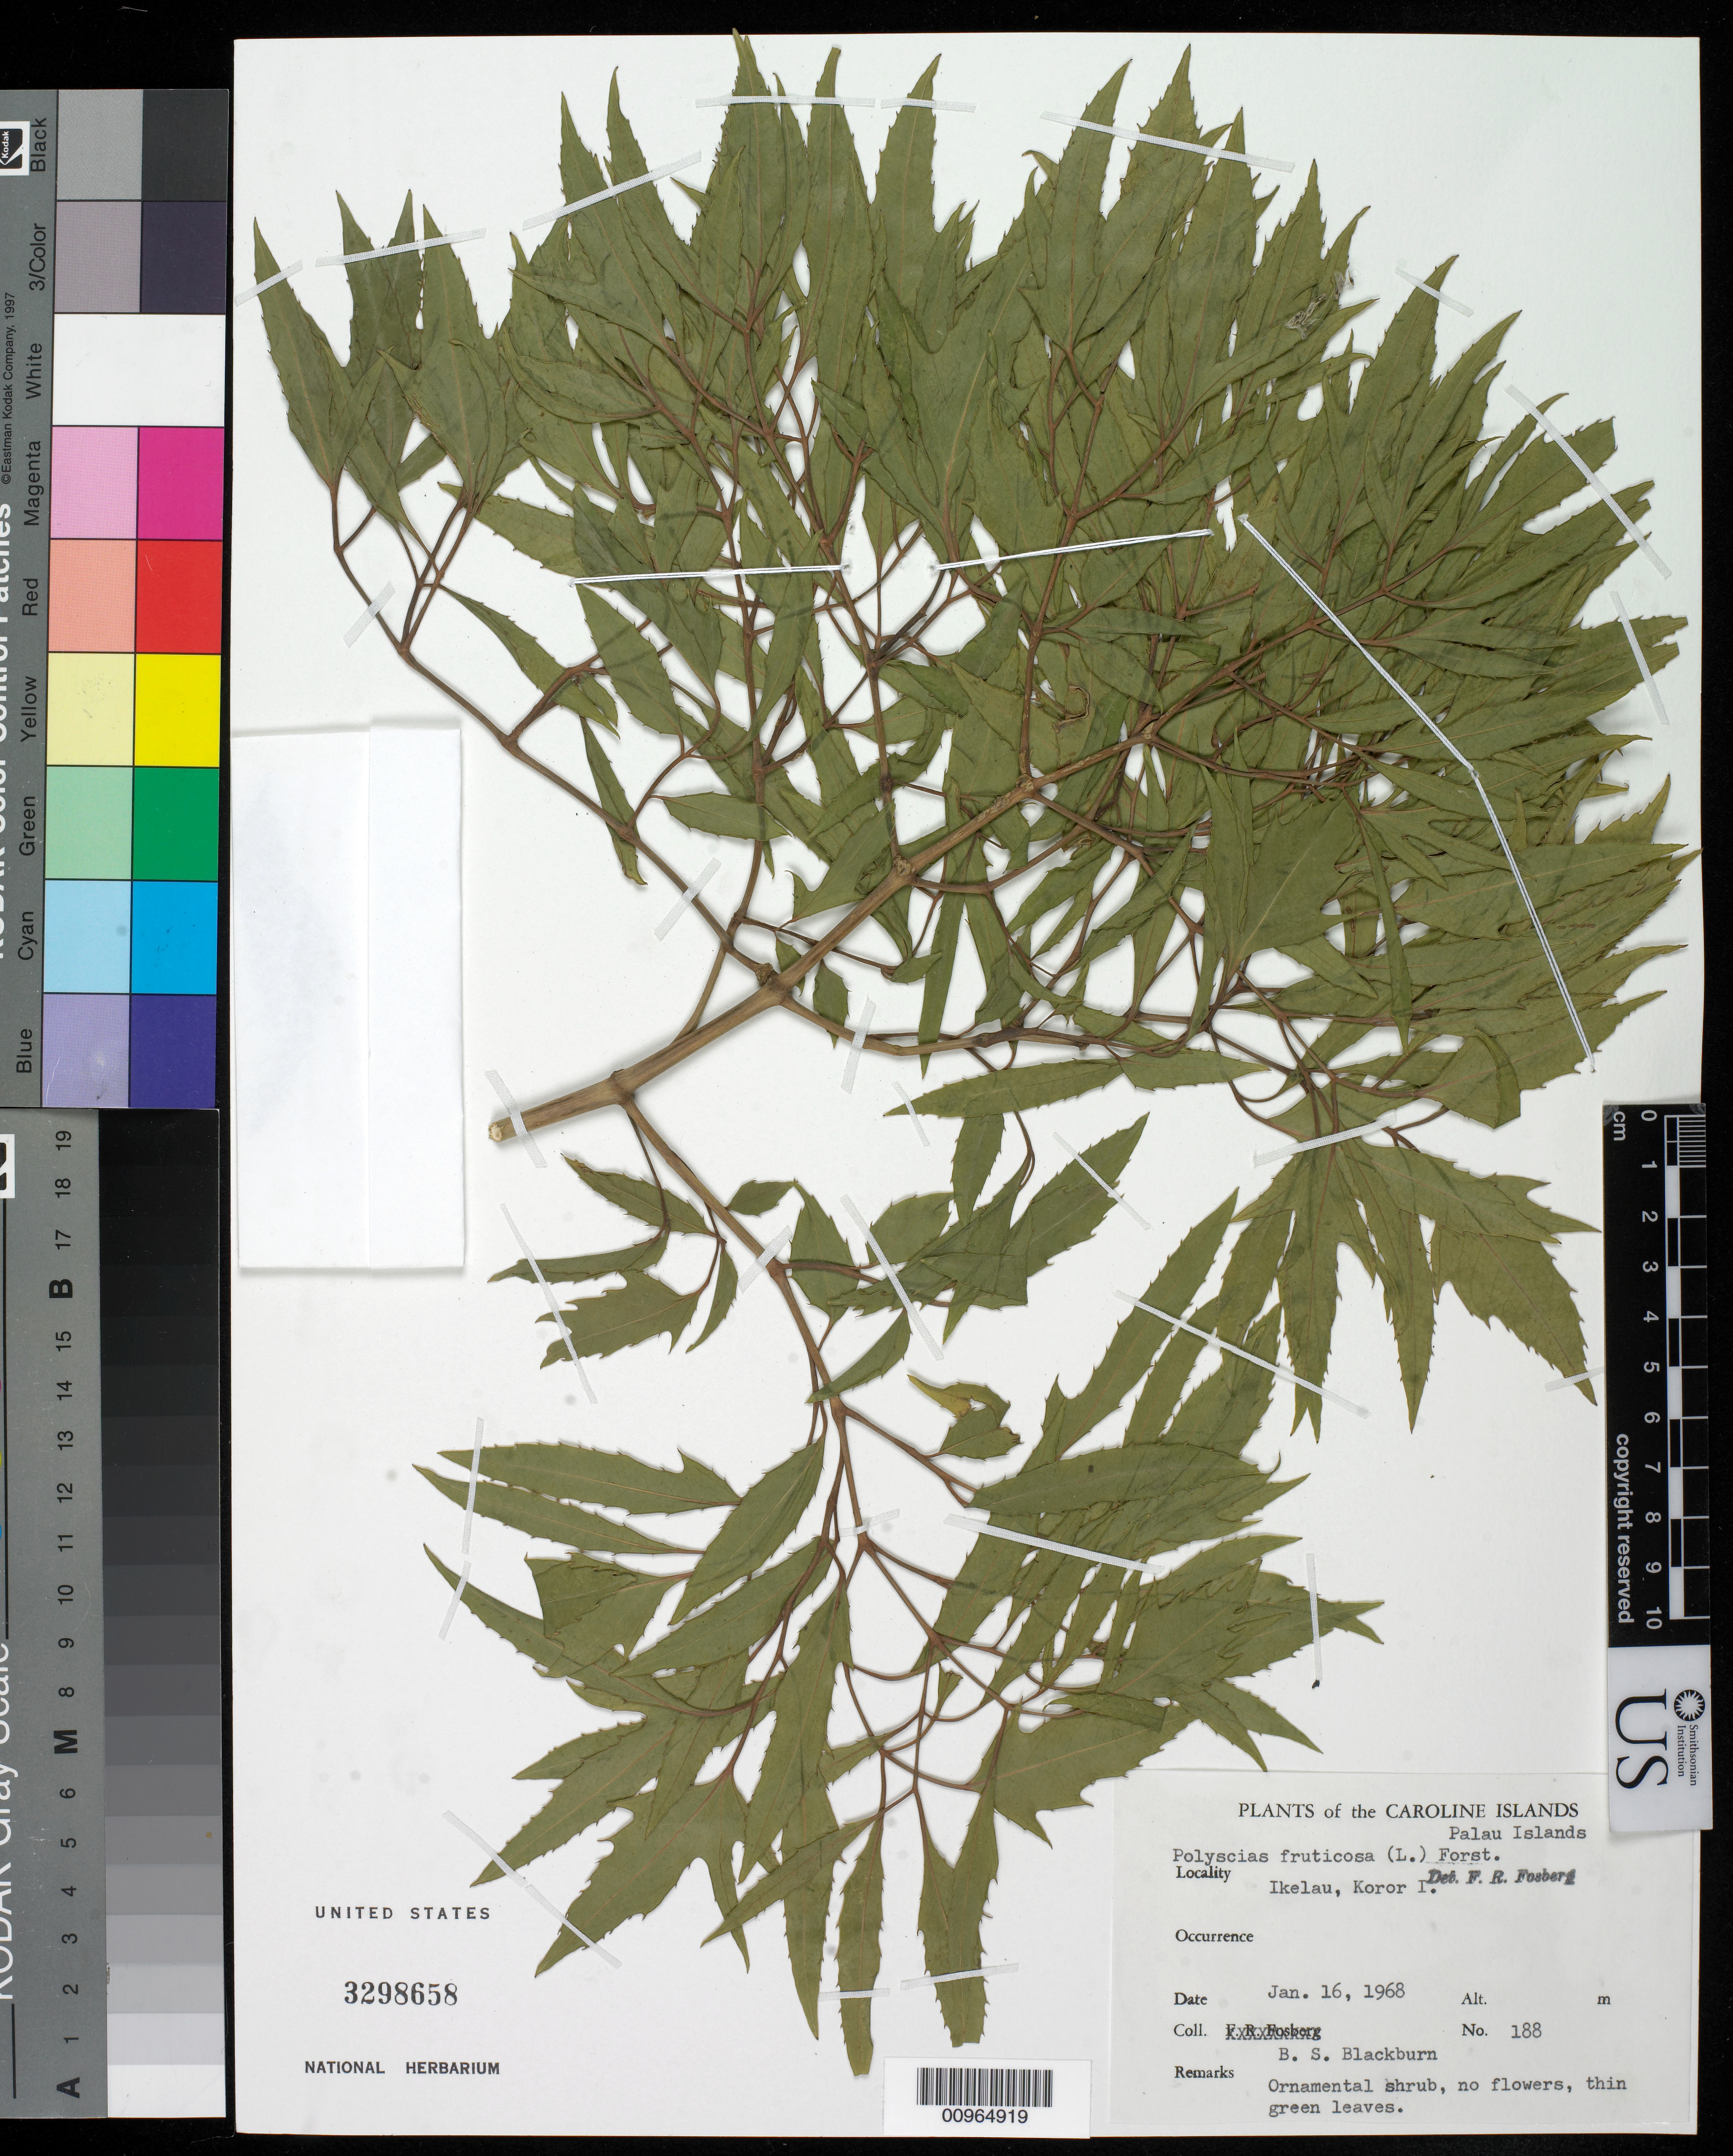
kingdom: Plantae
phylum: Tracheophyta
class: Magnoliopsida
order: Apiales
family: Araliaceae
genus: Polyscias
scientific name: Polyscias fruticosa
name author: (L.) Harms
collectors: B. S. Blackburn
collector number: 188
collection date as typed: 16 Jan 1968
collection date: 1968-01-16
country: Palau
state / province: Koror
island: Oreor [Koror] I.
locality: Palau Islands. Ikelau, Koror I.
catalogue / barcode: US 3298658